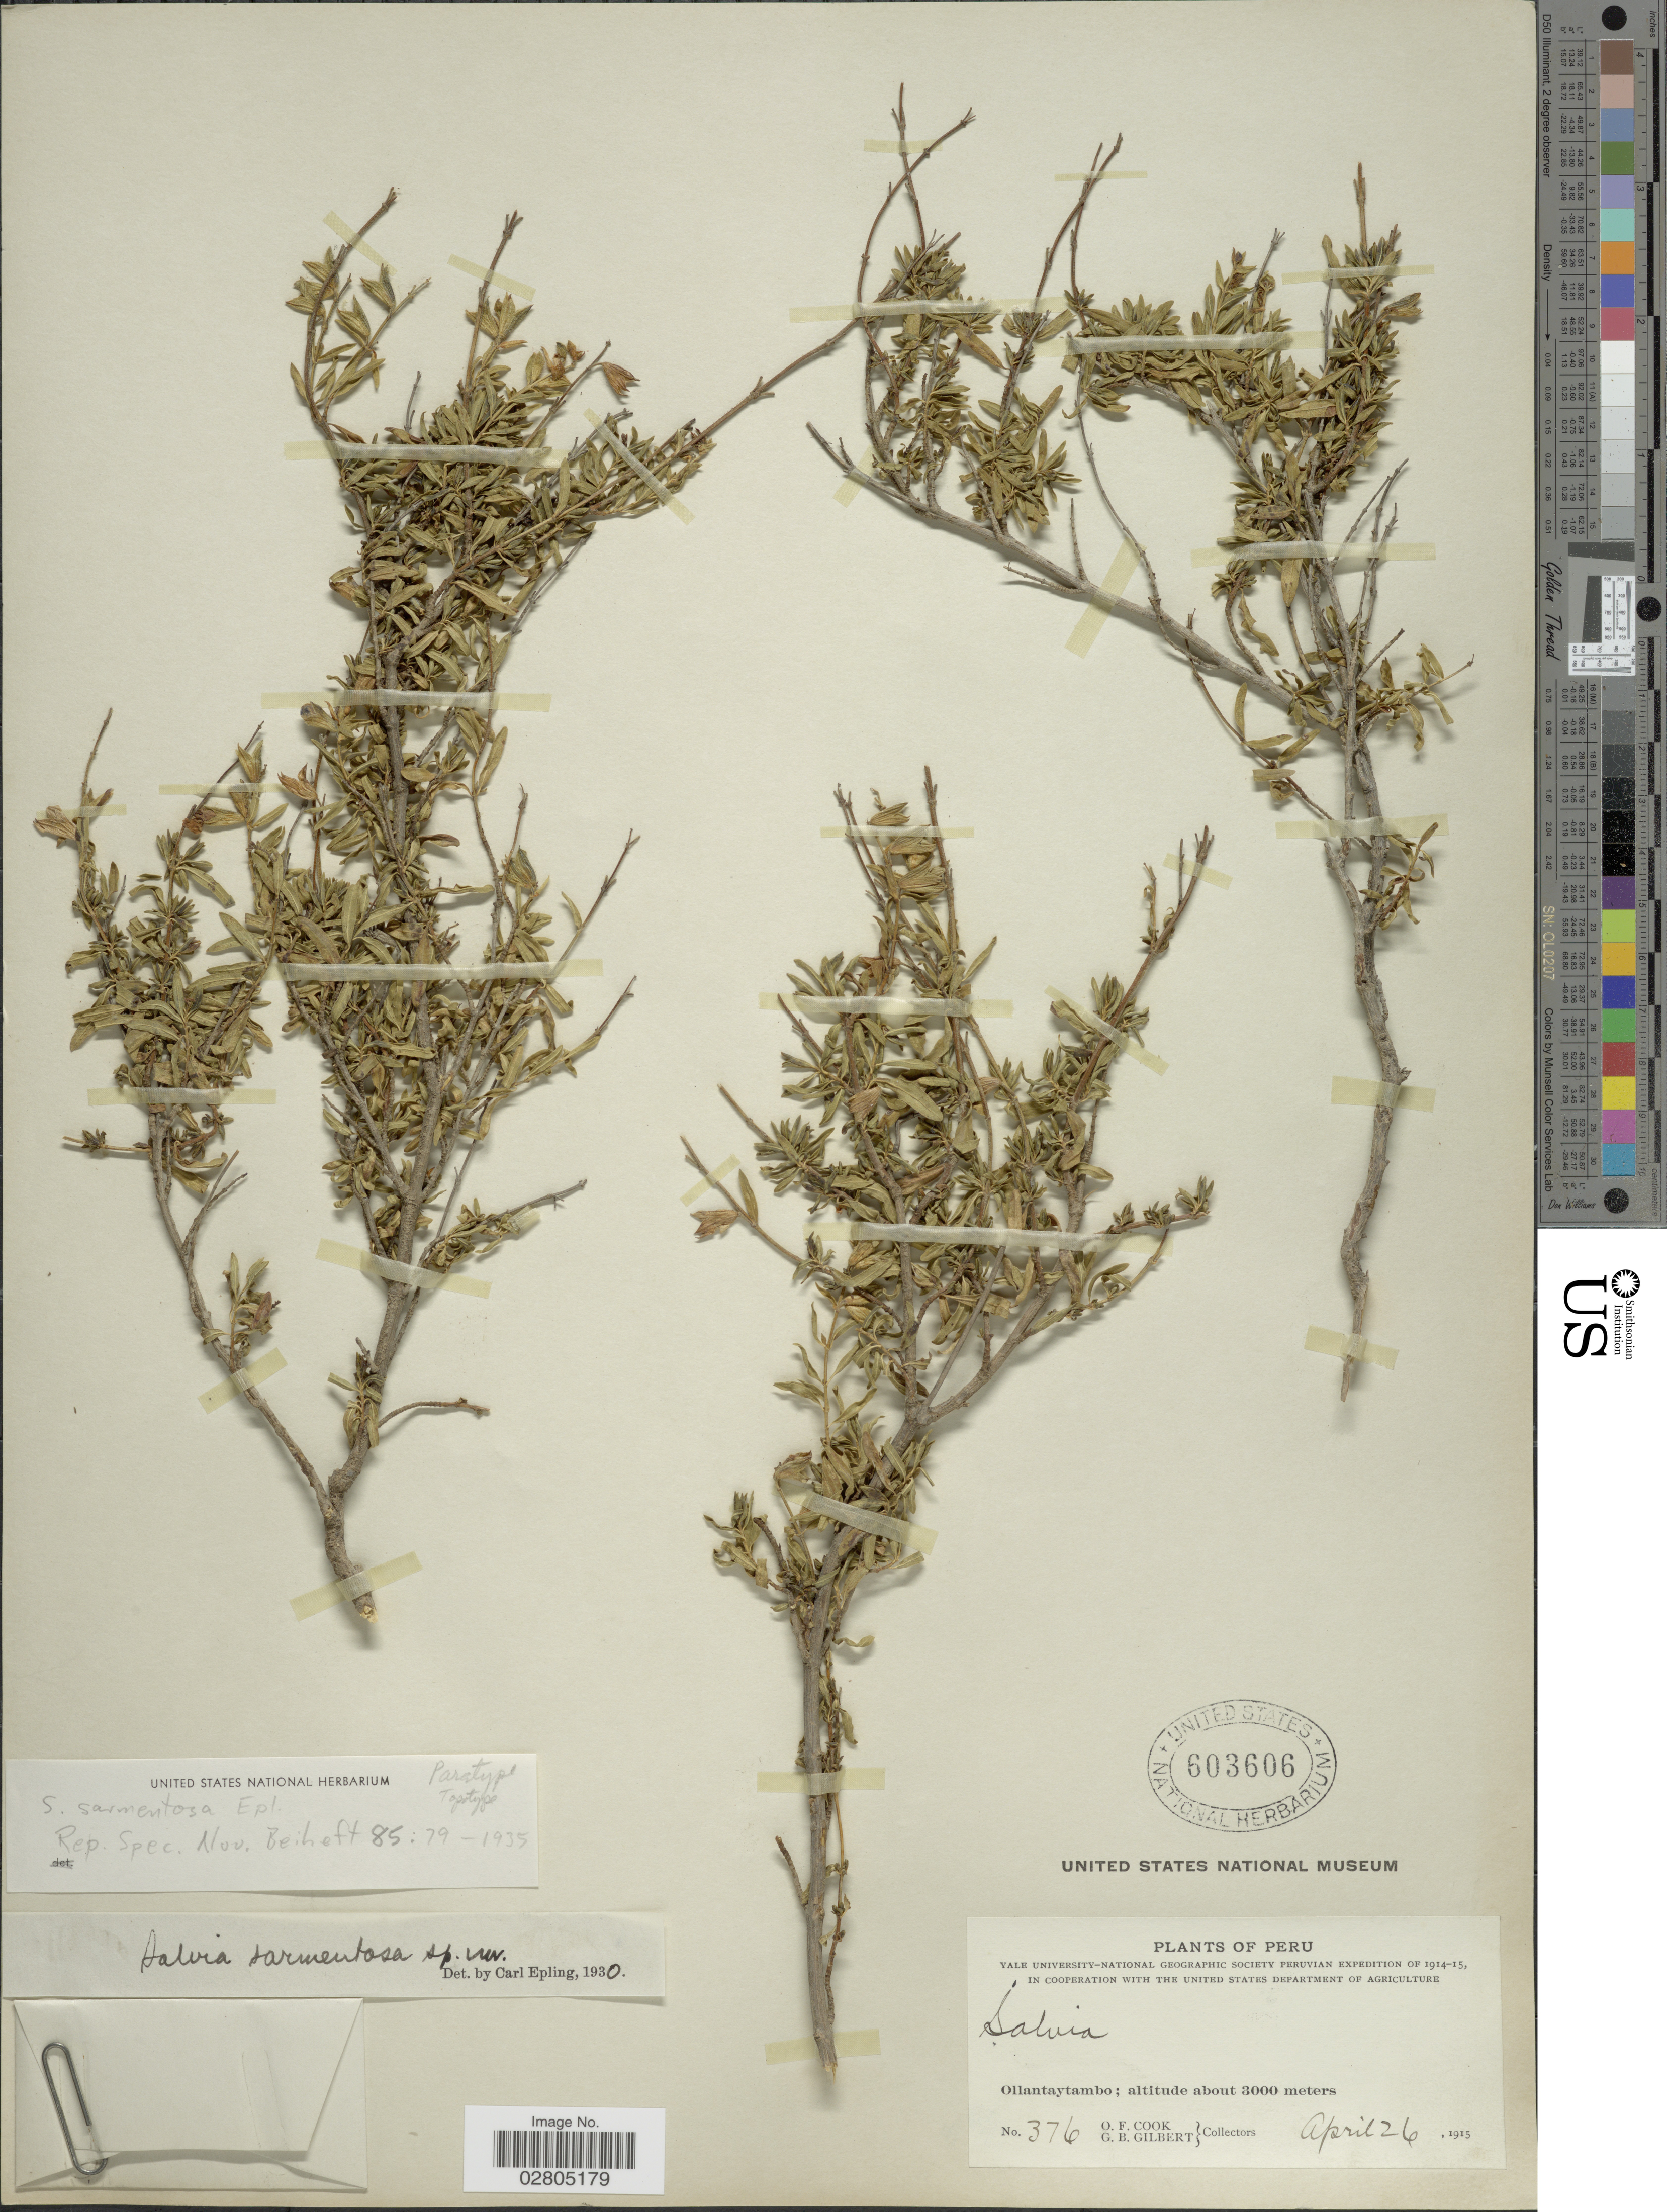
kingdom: Plantae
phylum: Tracheophyta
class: Magnoliopsida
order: Lamiales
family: Lamiaceae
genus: Salvia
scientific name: Salvia sarmentosa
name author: Epling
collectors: O. F. Cook & G. B. Gilbert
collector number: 376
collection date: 1915-04-26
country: Peru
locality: Ollantaytambo.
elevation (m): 3000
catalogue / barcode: US 603606